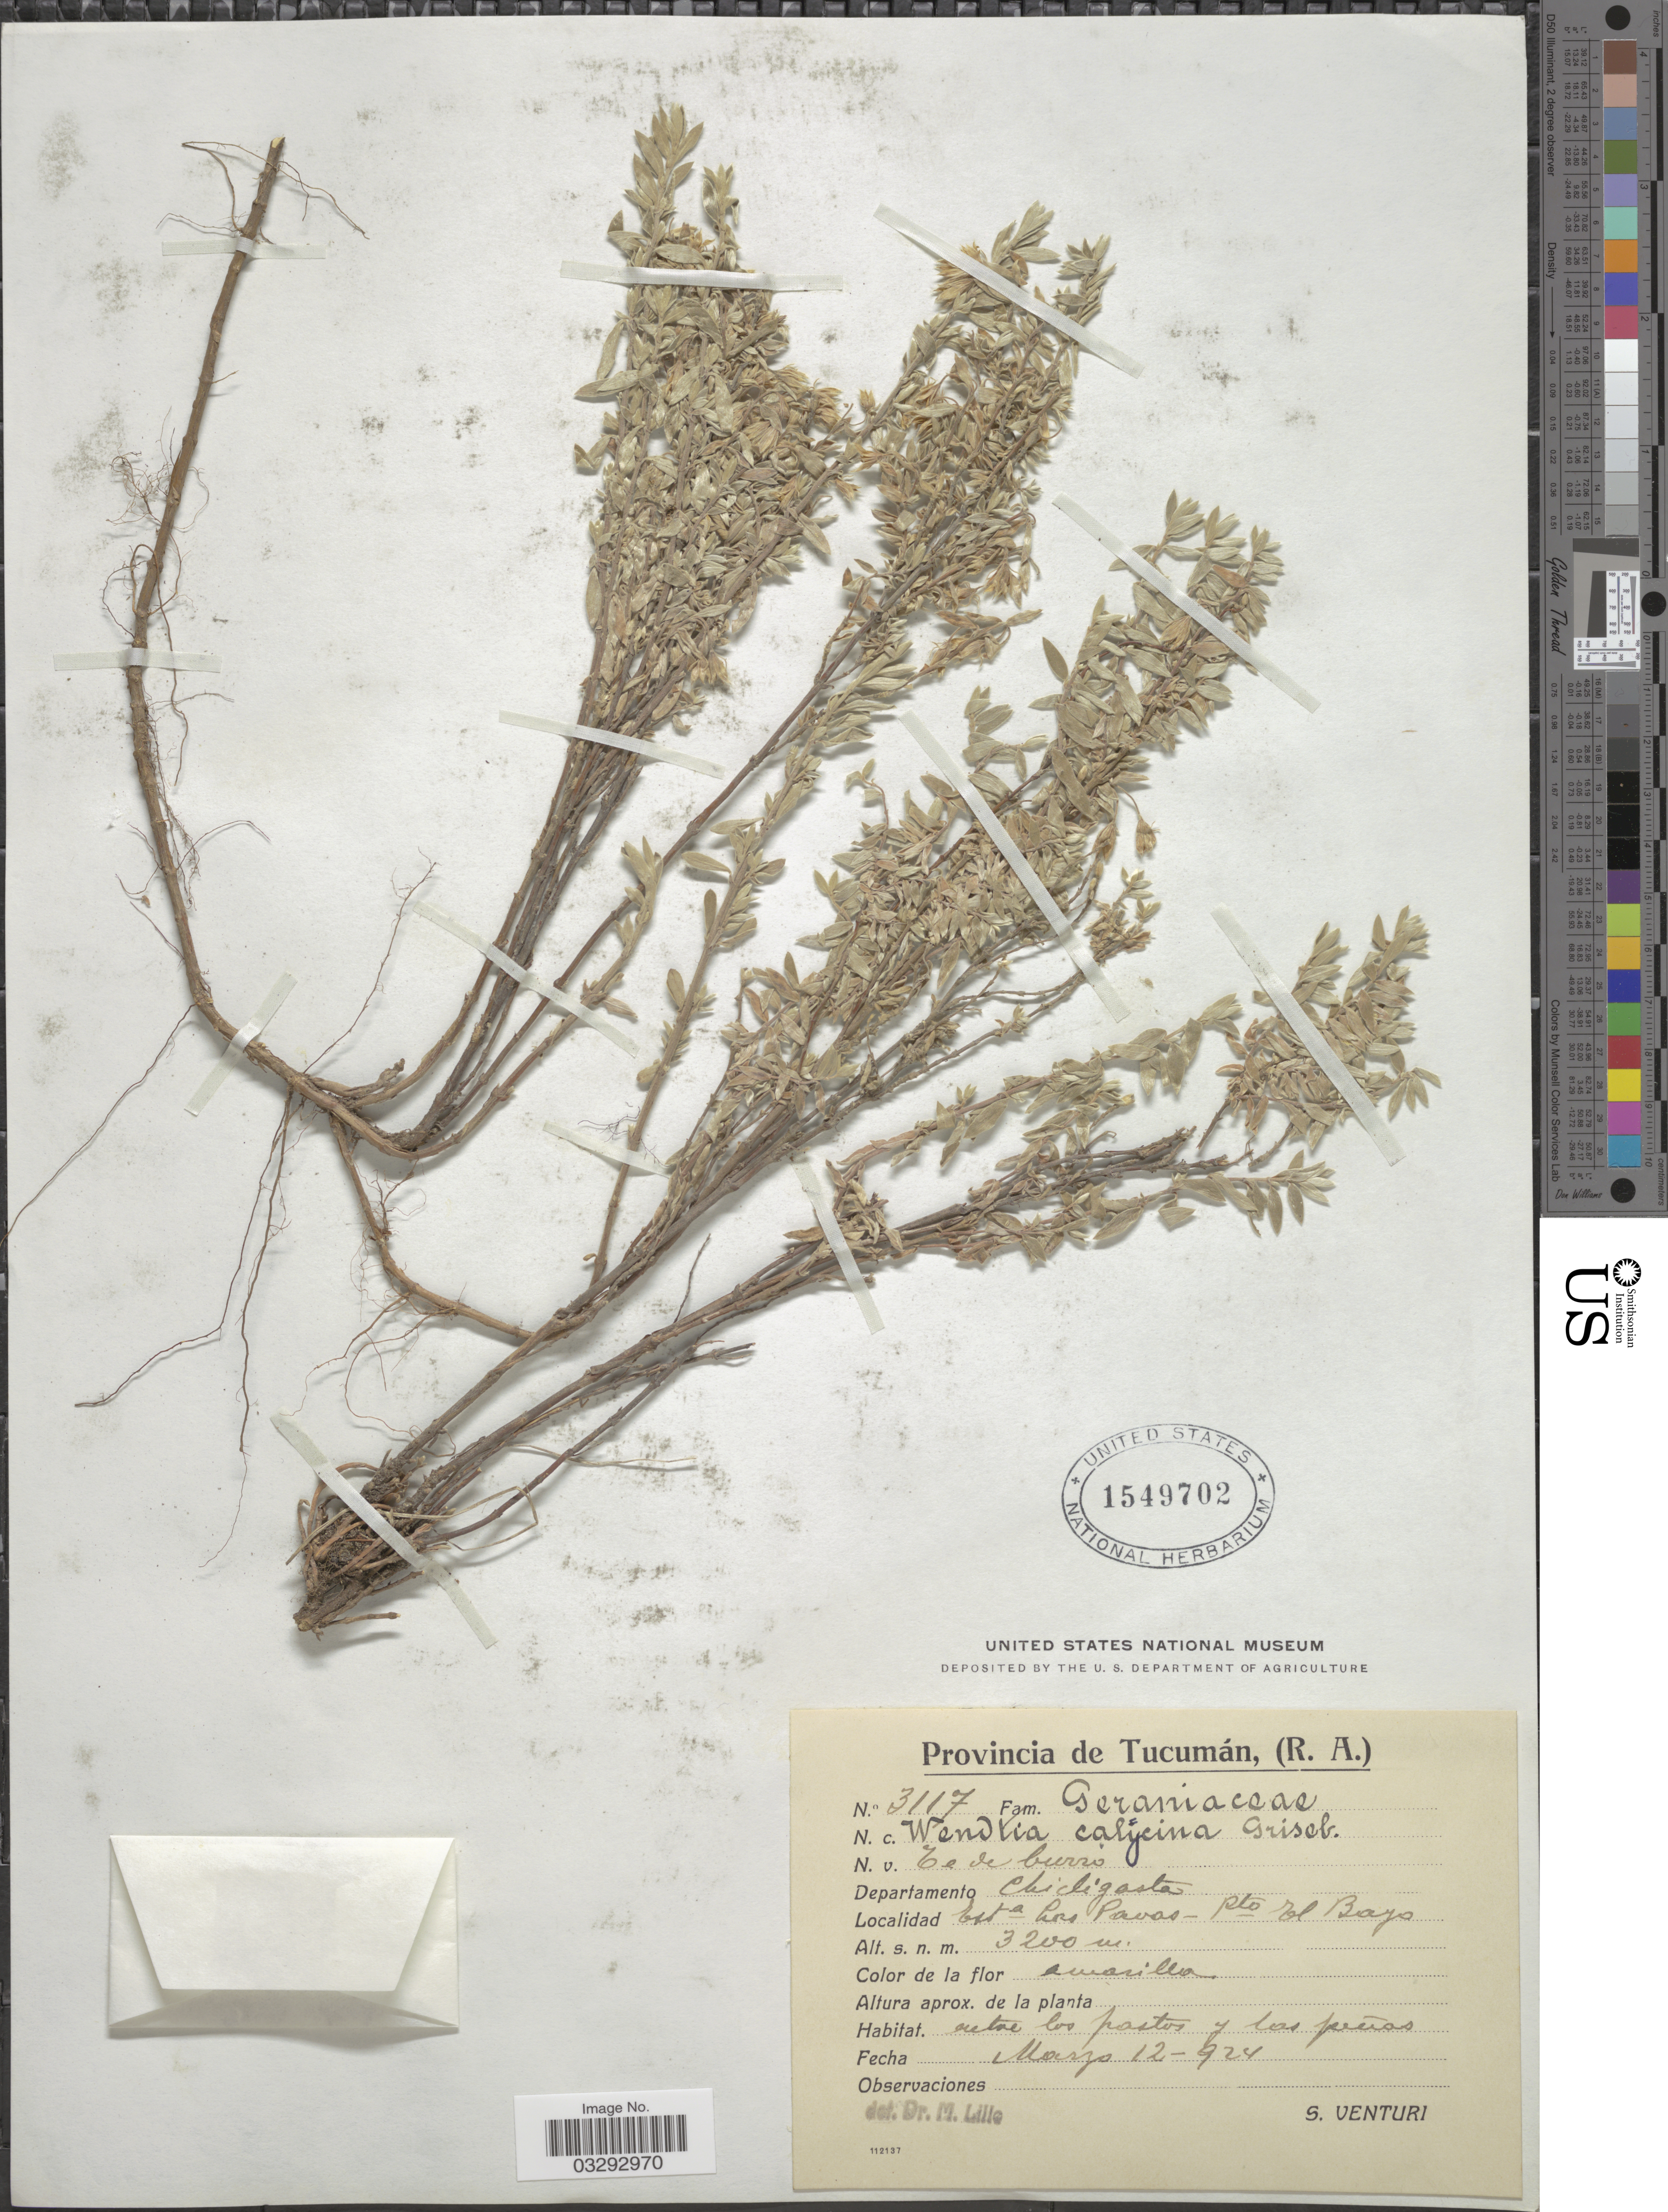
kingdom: Plantae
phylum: Tracheophyta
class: Magnoliopsida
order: Geraniales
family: Vivianiaceae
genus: Wendtia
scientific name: Wendtia calycina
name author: (Griseb.) Griseb.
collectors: S. Venturi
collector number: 3117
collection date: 1924-03-12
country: Argentina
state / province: Tucuman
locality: Departamento Chicligasta, Esta Las Pavas - Pto El Bayo.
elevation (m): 3200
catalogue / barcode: US 1549702